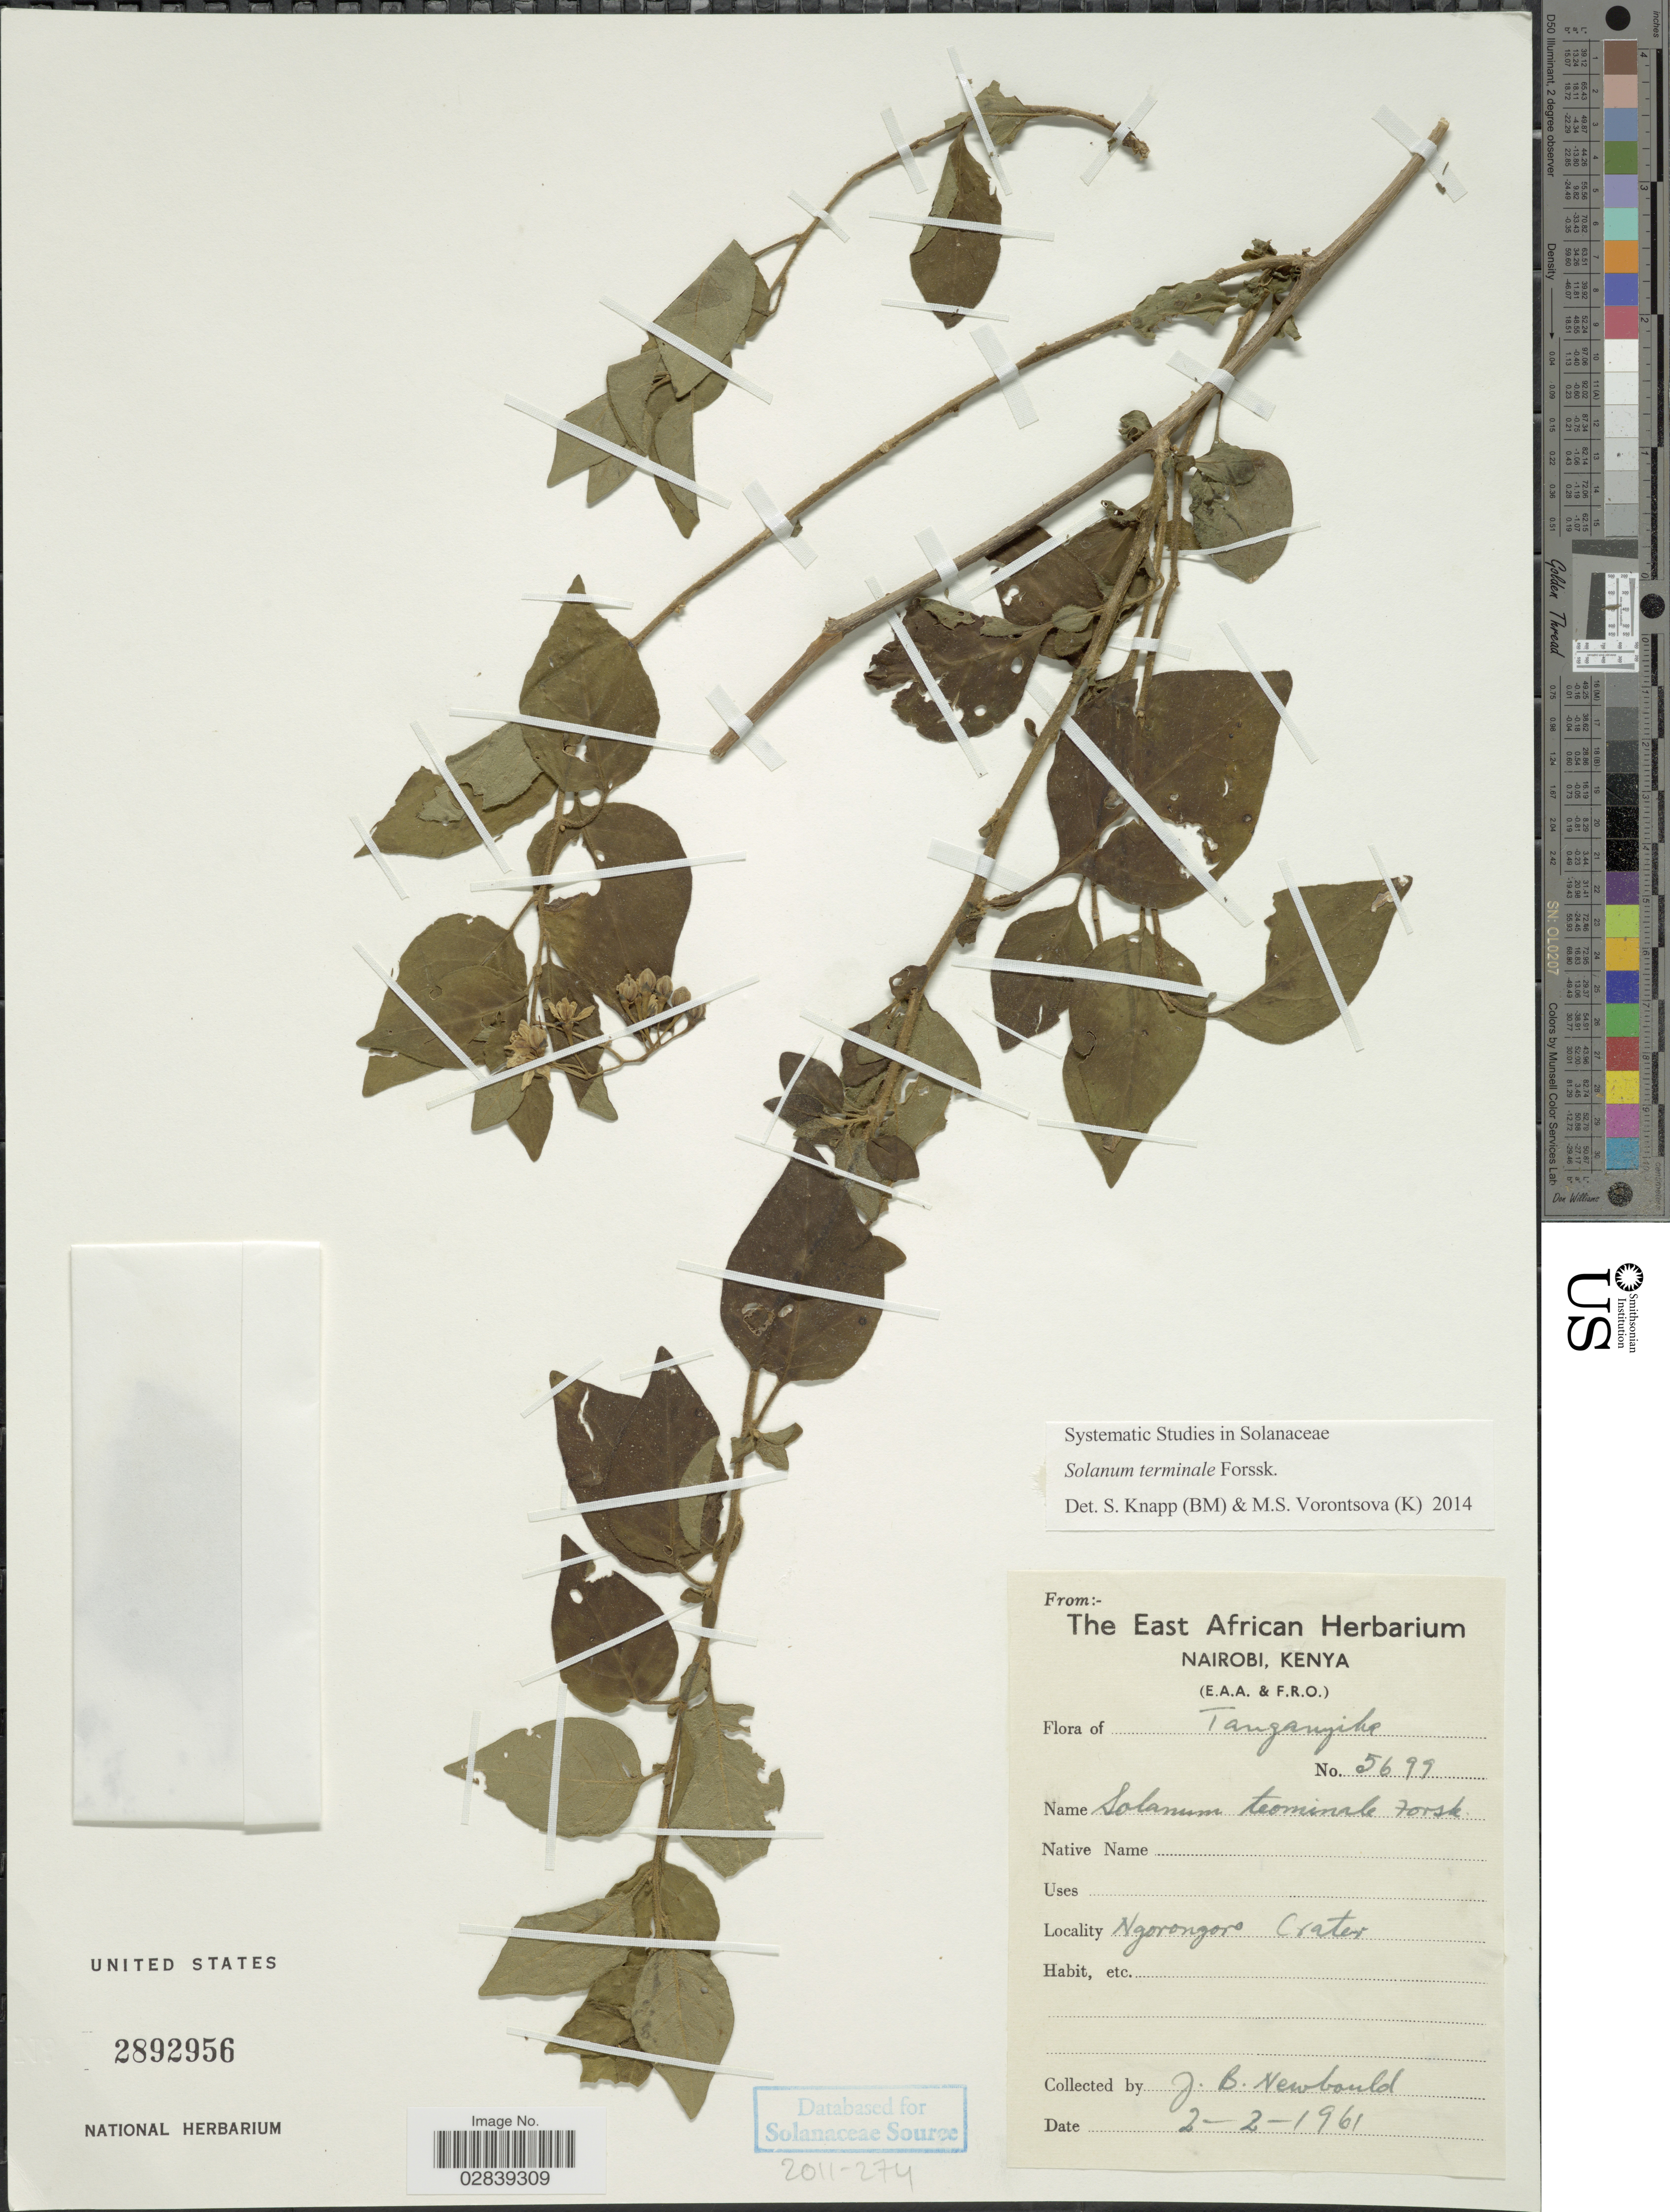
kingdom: Plantae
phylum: Tracheophyta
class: Magnoliopsida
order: Solanales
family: Solanaceae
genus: Solanum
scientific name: Solanum terminale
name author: Forssk.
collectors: J. Newbould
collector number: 5699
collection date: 1961-02-02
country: Tanzania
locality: Tanganyika, Ngorongoro Crater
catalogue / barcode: US 2892956